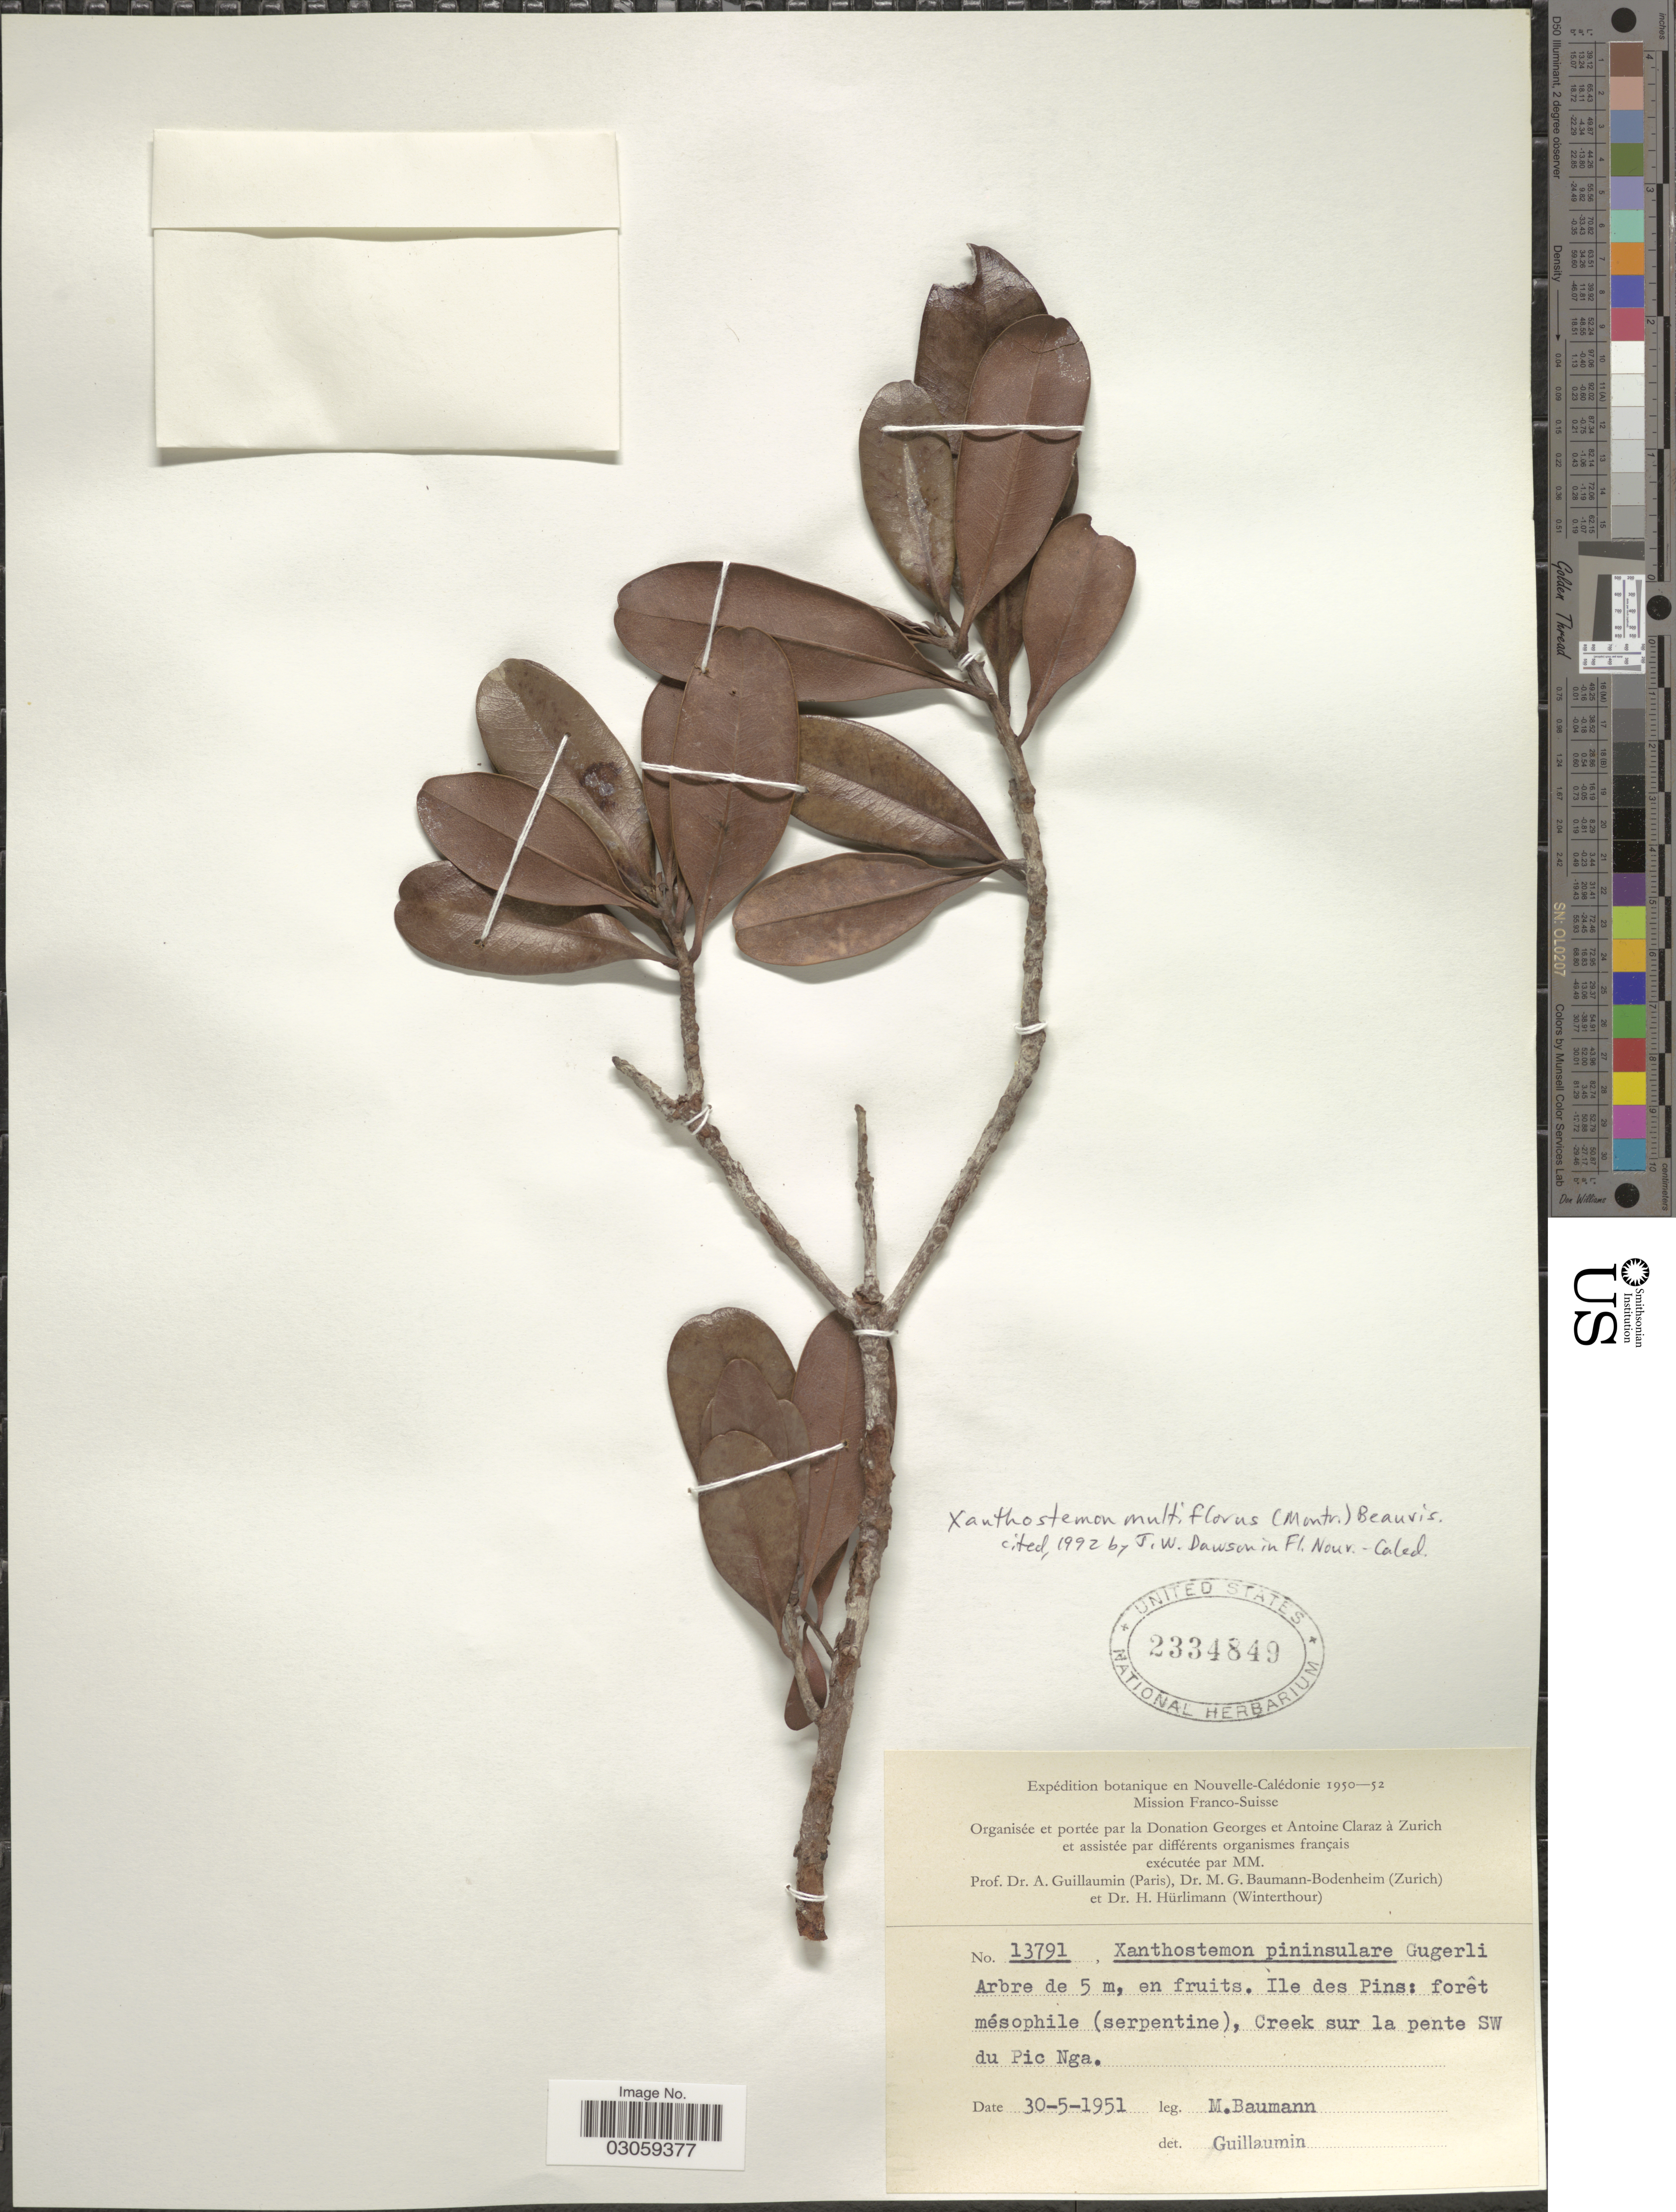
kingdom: Plantae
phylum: Tracheophyta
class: Magnoliopsida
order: Myrtales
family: Myrtaceae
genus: Xanthostemon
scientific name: Xanthostemon multiflorus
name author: (Montrouz.) Beauvis.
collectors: M. Baumann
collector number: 13791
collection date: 1951-05-30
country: New Caledonia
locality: En Nouvelle-Calédonie. Creek sur la pente SW du Pic Nga.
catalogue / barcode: US 2334849